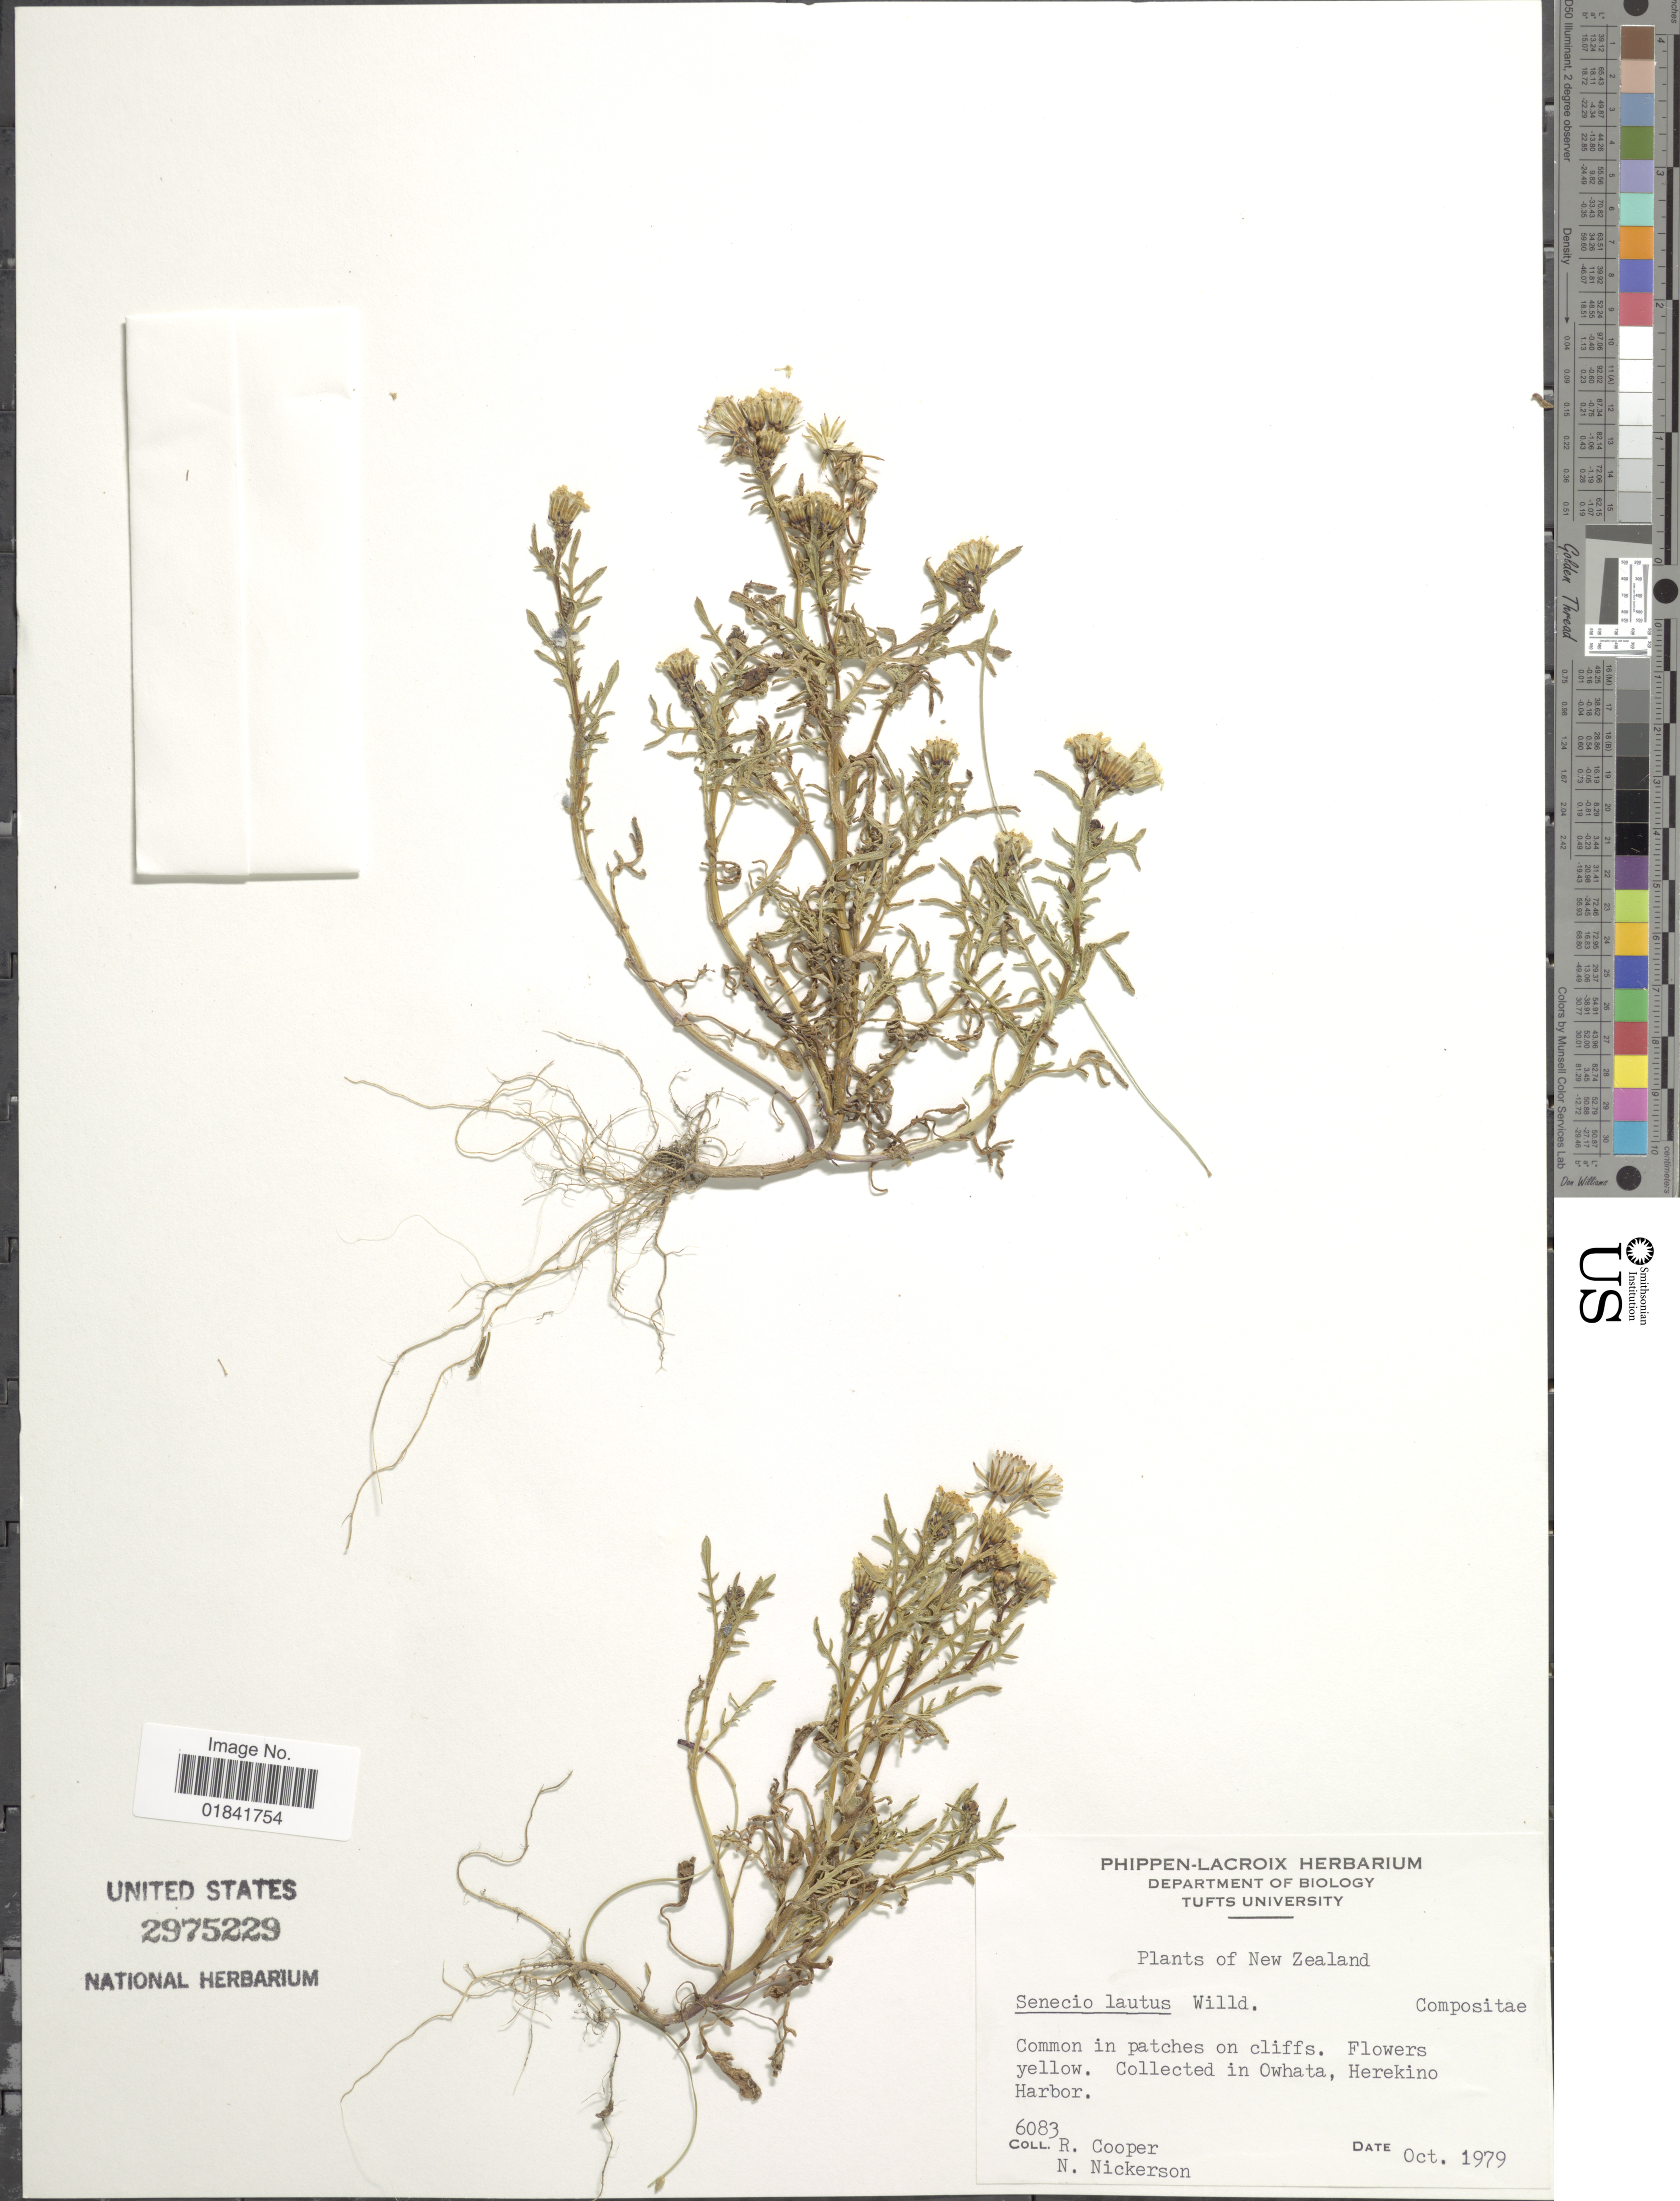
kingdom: Plantae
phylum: Tracheophyta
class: Magnoliopsida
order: Asterales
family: Asteraceae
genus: Senecio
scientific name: Senecio lautus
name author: Sol. ex G. Forst.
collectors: R. Cooper & N. Nickerson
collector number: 6083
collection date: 1979-10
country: New Zealand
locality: Owhata, Herekino Harbor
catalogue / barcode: US 2975229